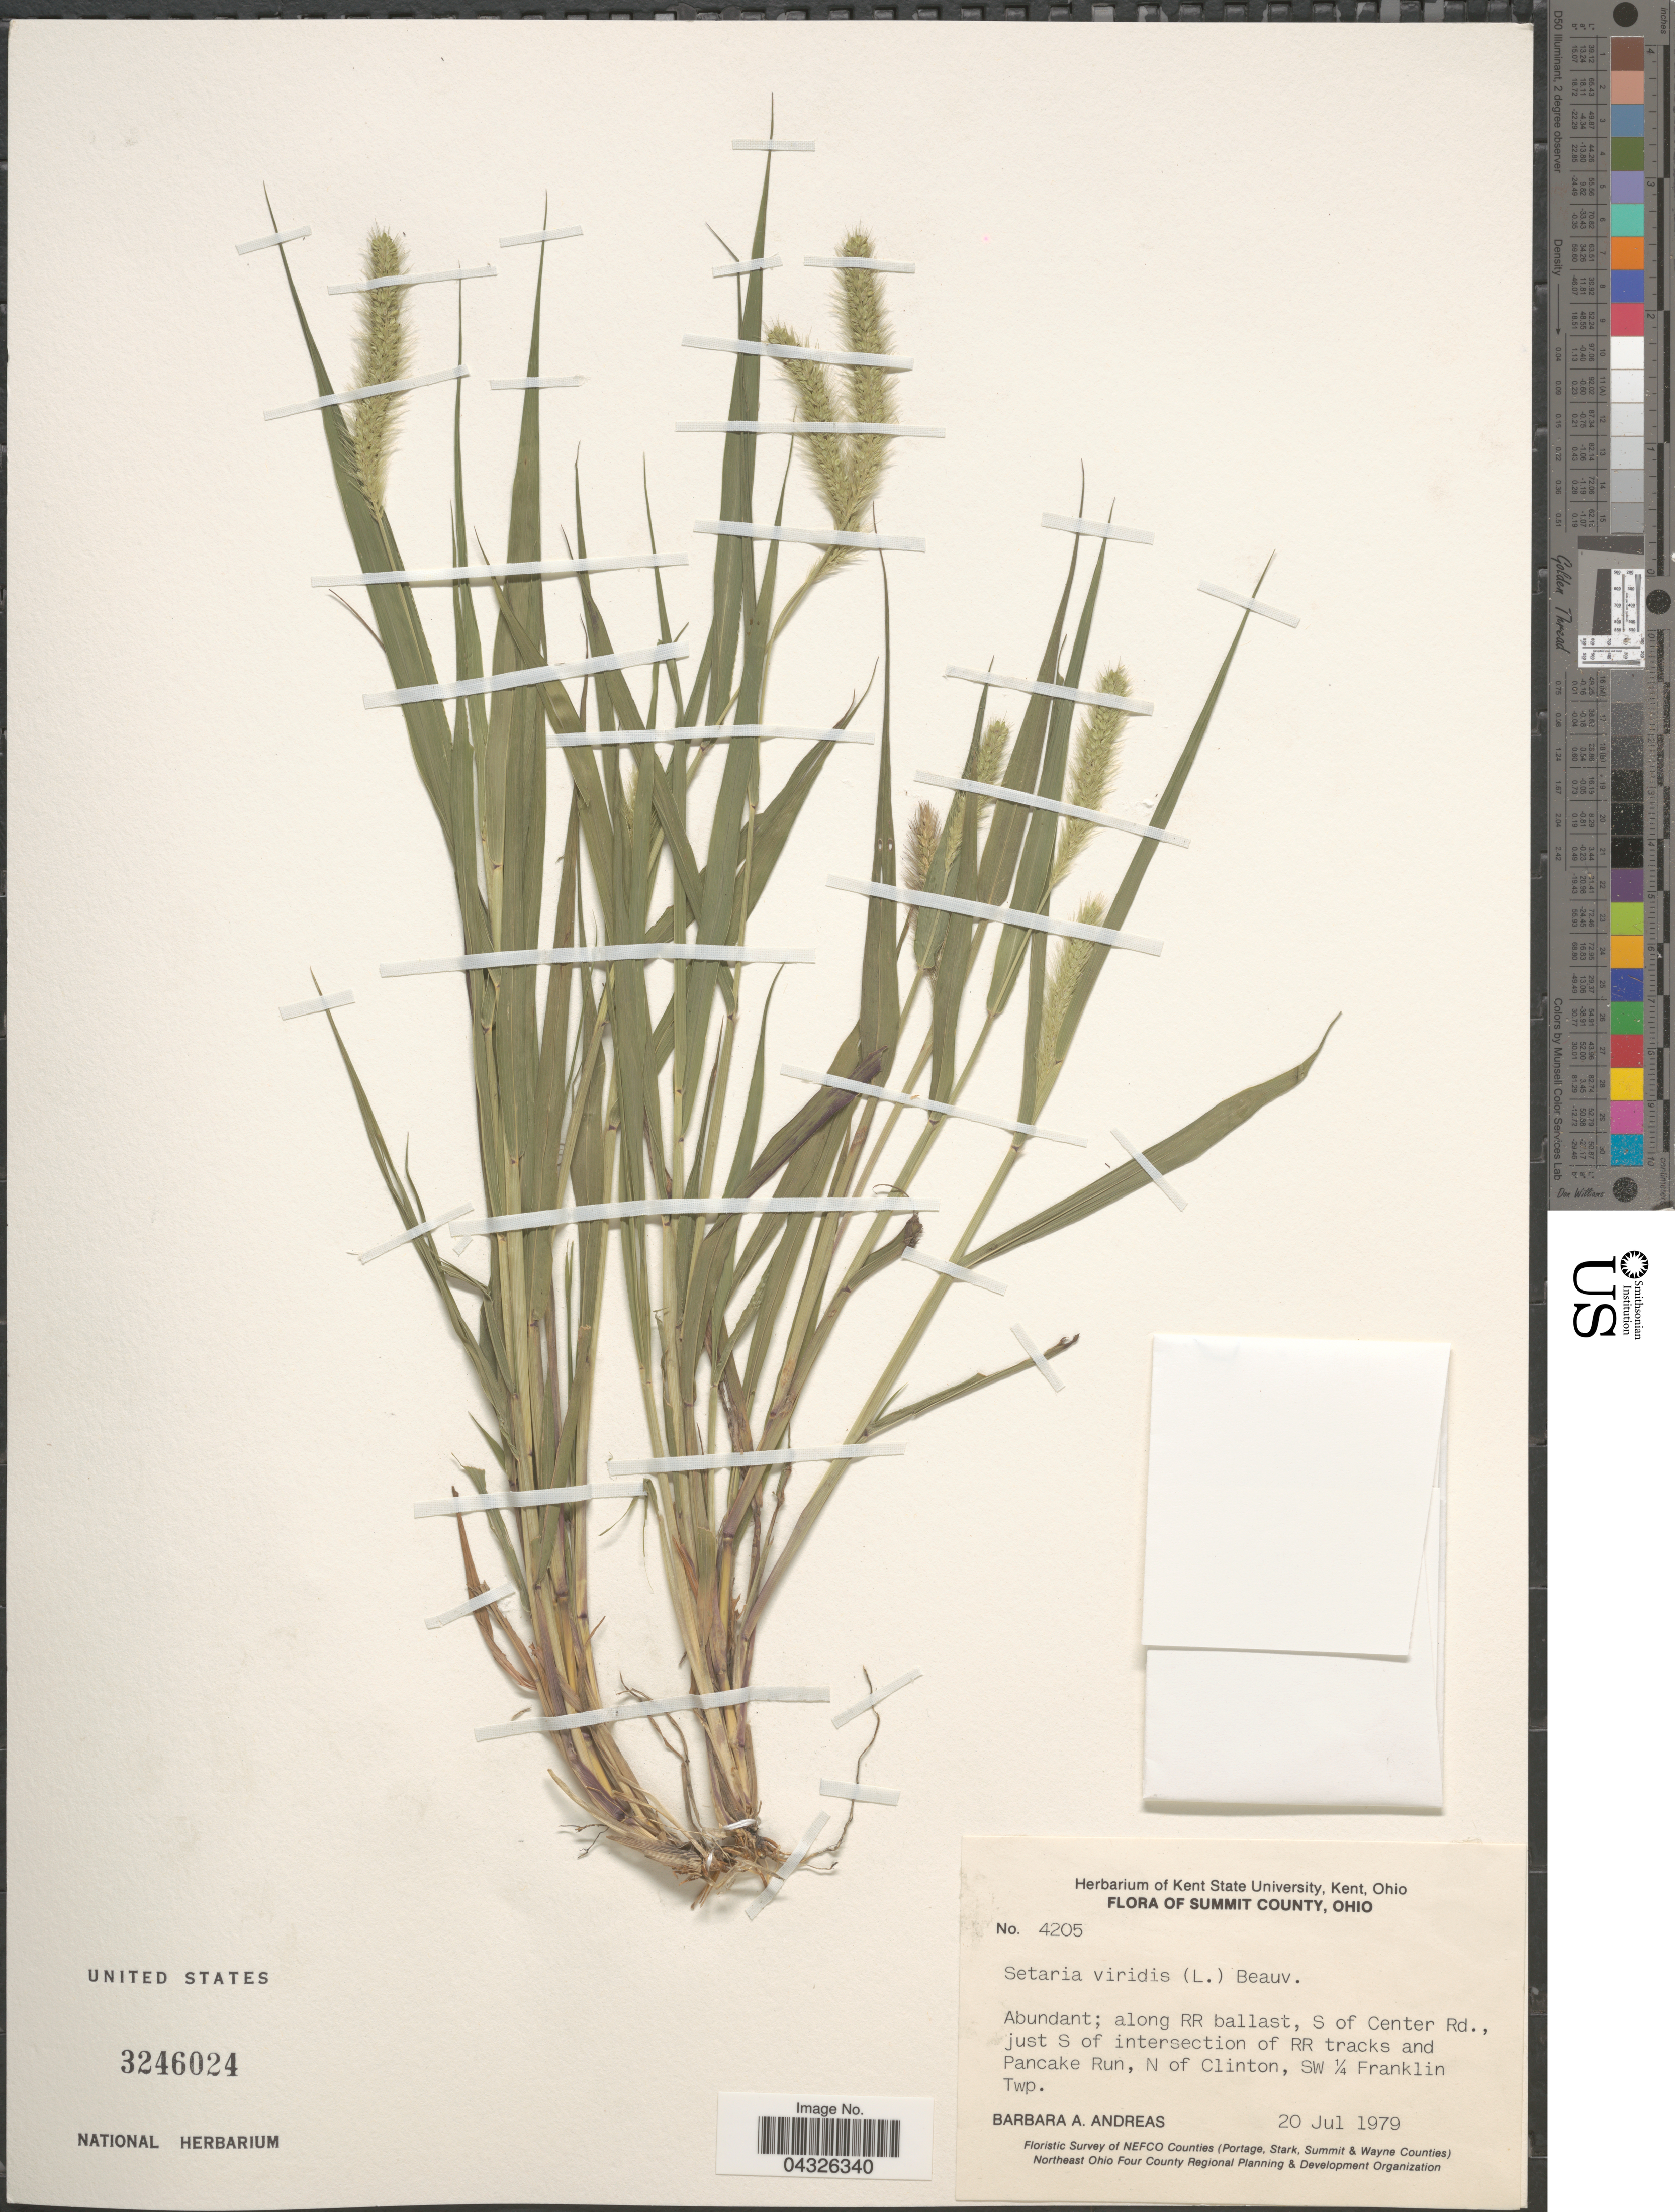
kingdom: Plantae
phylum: Tracheophyta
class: Liliopsida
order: Poales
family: Poaceae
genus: Setaria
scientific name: Setaria viridis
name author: (L.) P. Beauv.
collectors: B. A. Andreas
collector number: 4205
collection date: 1979-07-20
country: United States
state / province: Ohio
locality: Summit County. Abundant; along RR ballast, S of Center Rd., just S of intersection of RR tracks and Pancake Run, N of Clinton, SW ¼ Franklin Twp. Floristic Survey of Nefo Counties.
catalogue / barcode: US 3246024